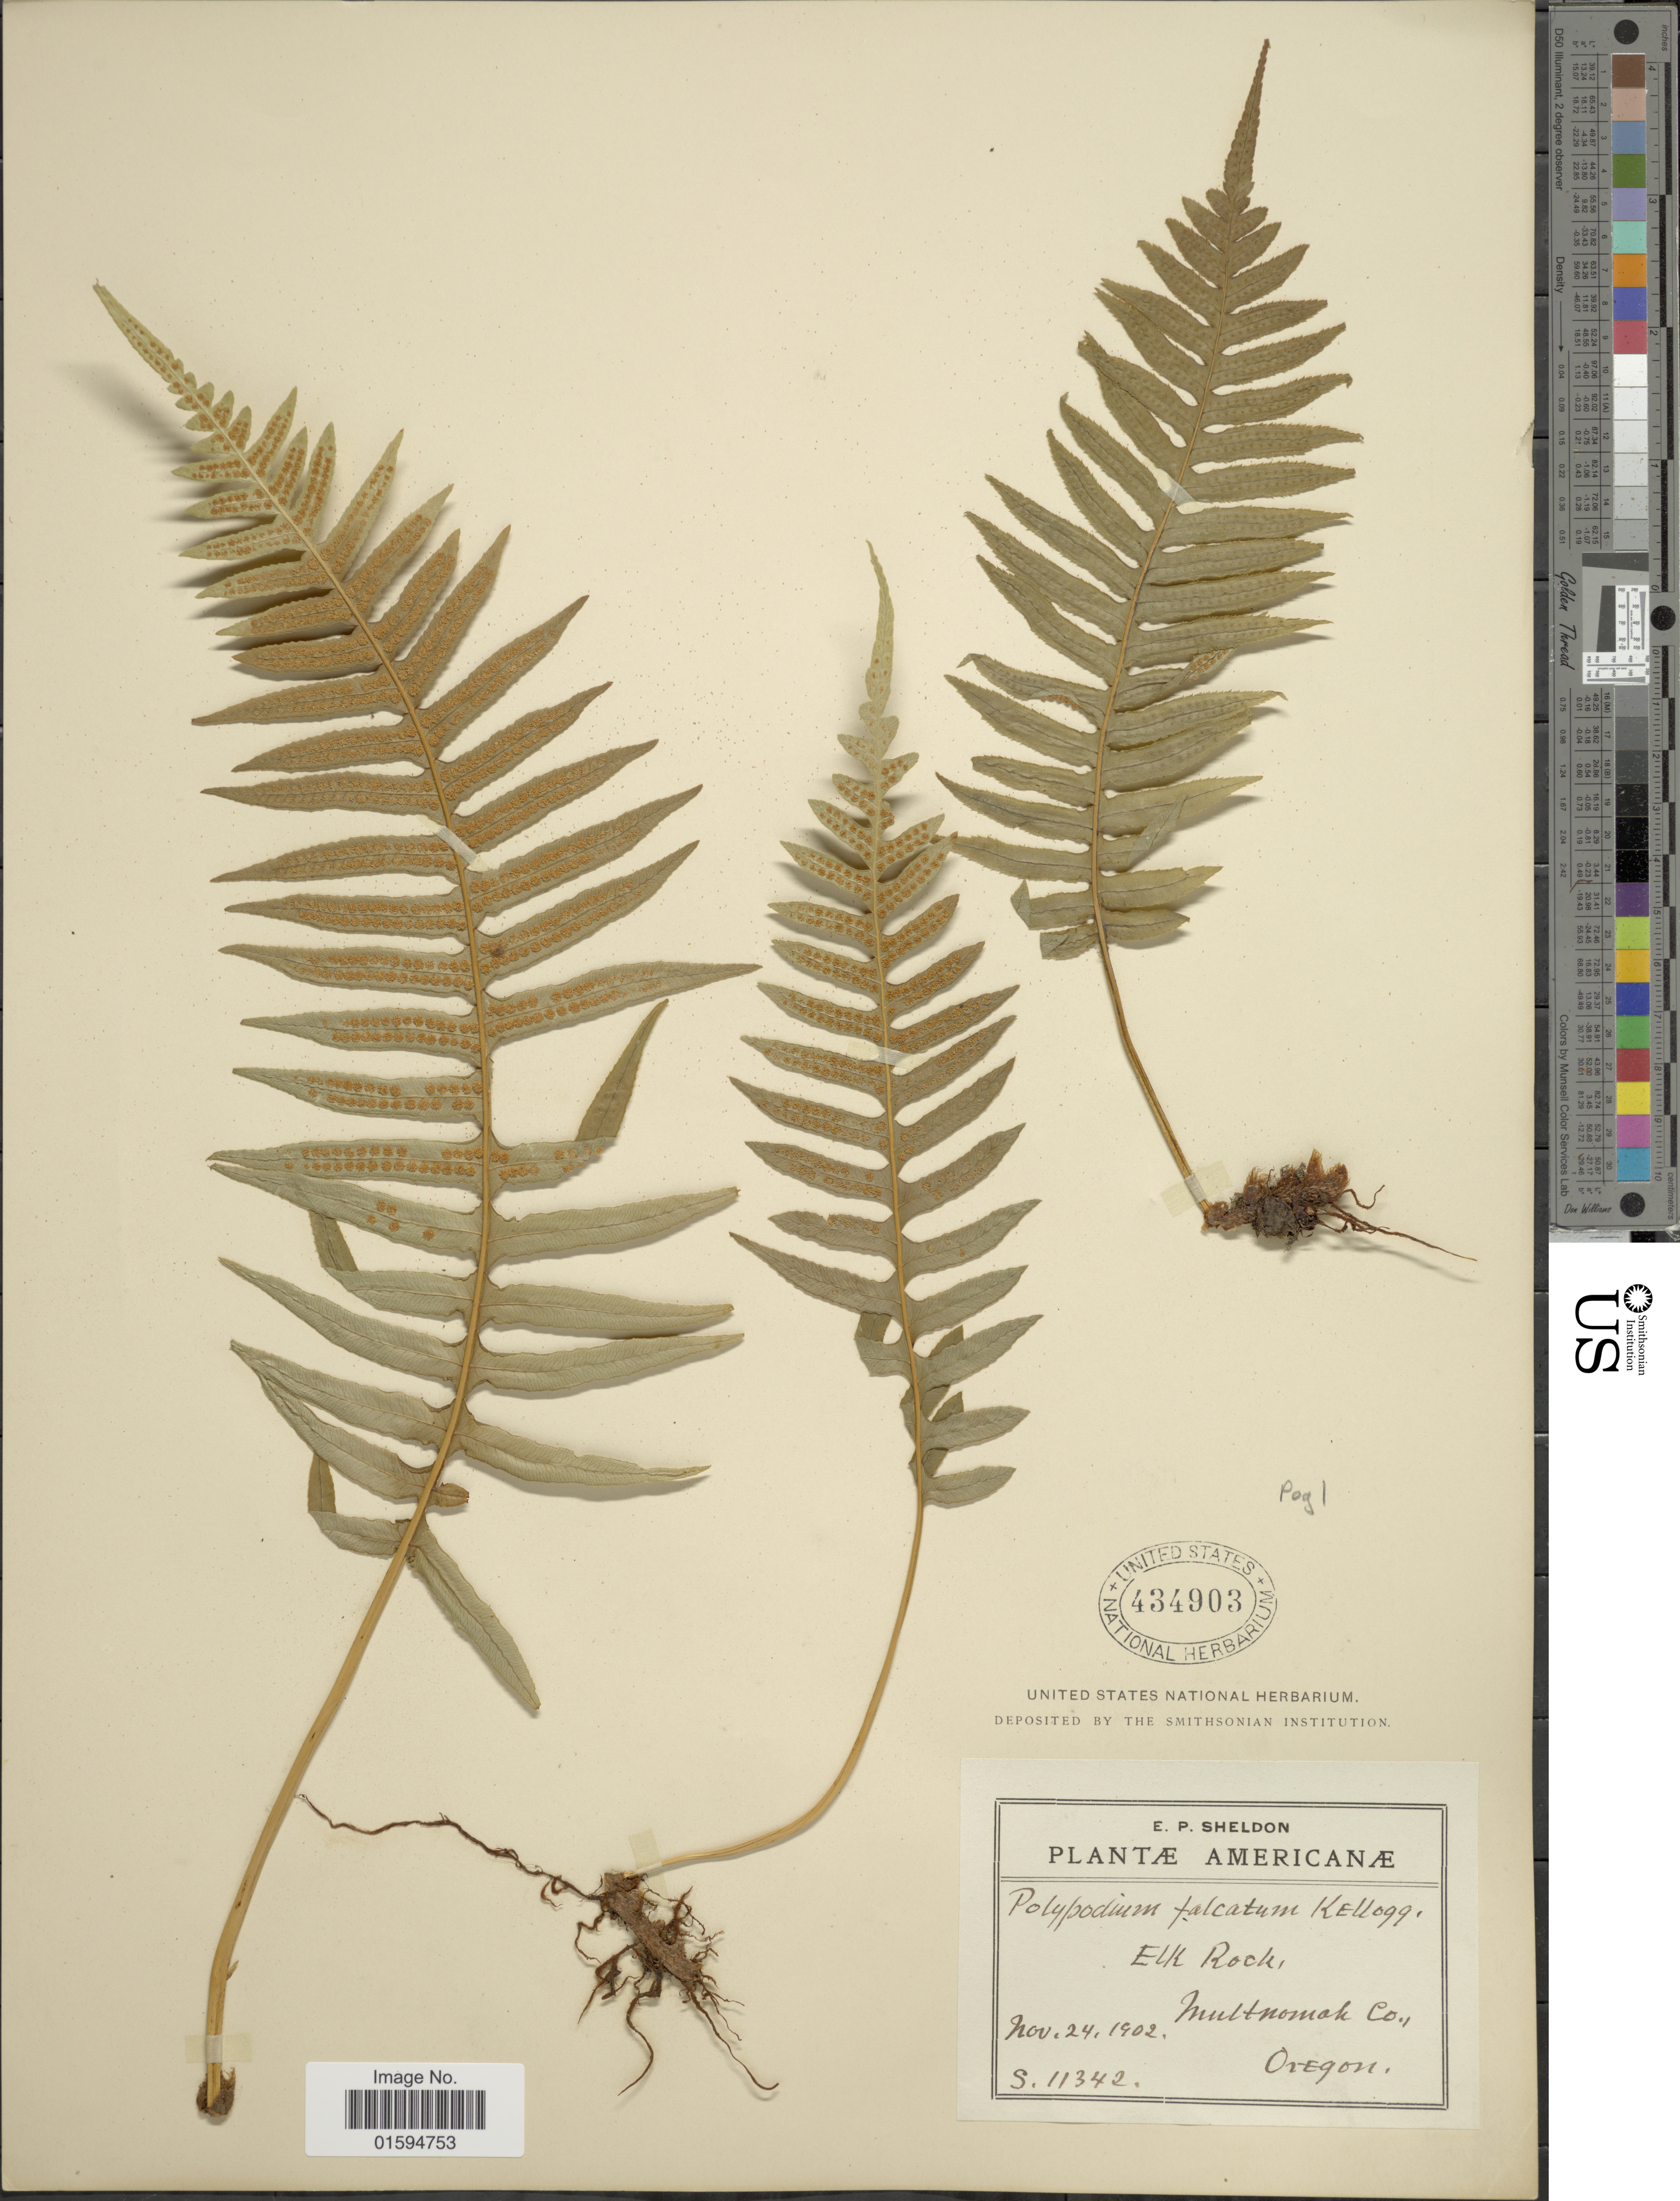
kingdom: Plantae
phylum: Tracheophyta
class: Polypodiopsida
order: Polypodiales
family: Polypodiaceae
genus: Polypodium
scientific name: Polypodium glycyrrhiza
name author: D.C. Eaton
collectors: E. P. Sheldon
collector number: S.11342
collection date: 1902-11-24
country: United States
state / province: Oregon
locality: Elk Rock, Multnomak Co.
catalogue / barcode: US 434903